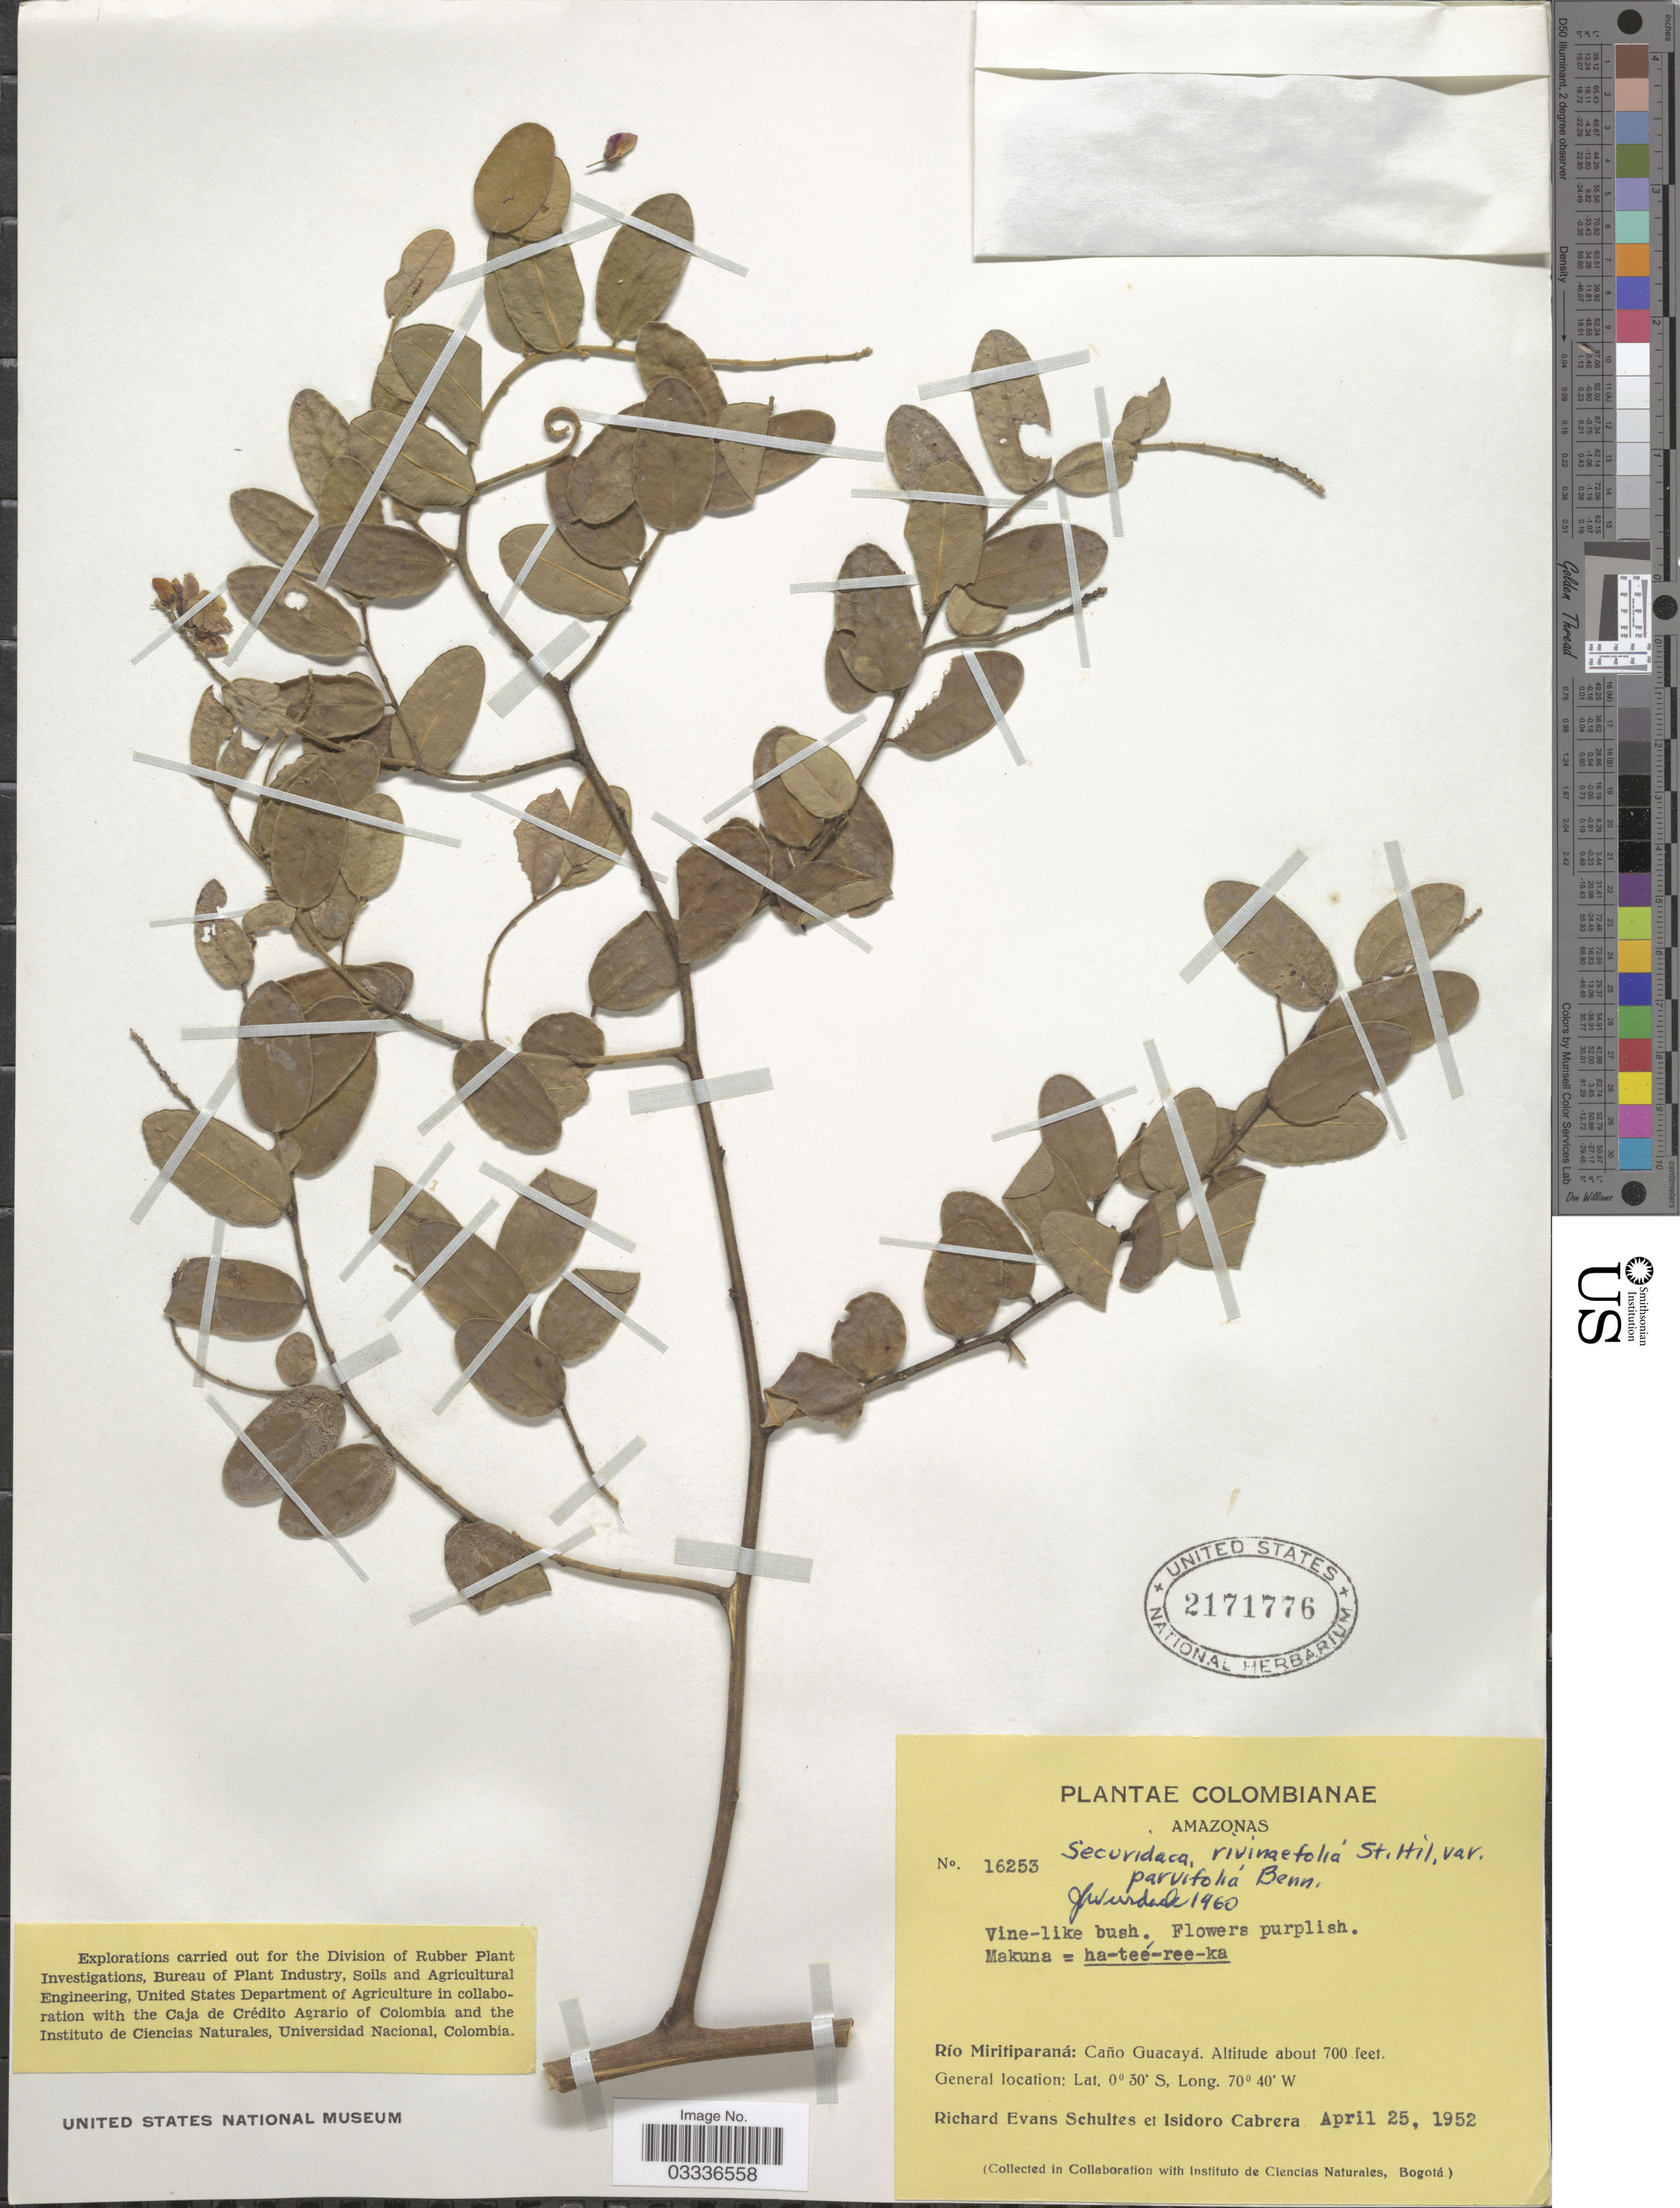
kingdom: Plantae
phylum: Tracheophyta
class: Magnoliopsida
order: Fabales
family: Polygalaceae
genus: Securidaca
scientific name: Securidaca rivinifolia var. parvifolia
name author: A.W. Benn.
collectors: R. E. Schultes & I. Cabrera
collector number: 16253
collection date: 1952-04-25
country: Colombia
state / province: Amazônas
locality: Río Miritiparaná: Caño Guacayá.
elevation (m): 213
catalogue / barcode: US 2171776